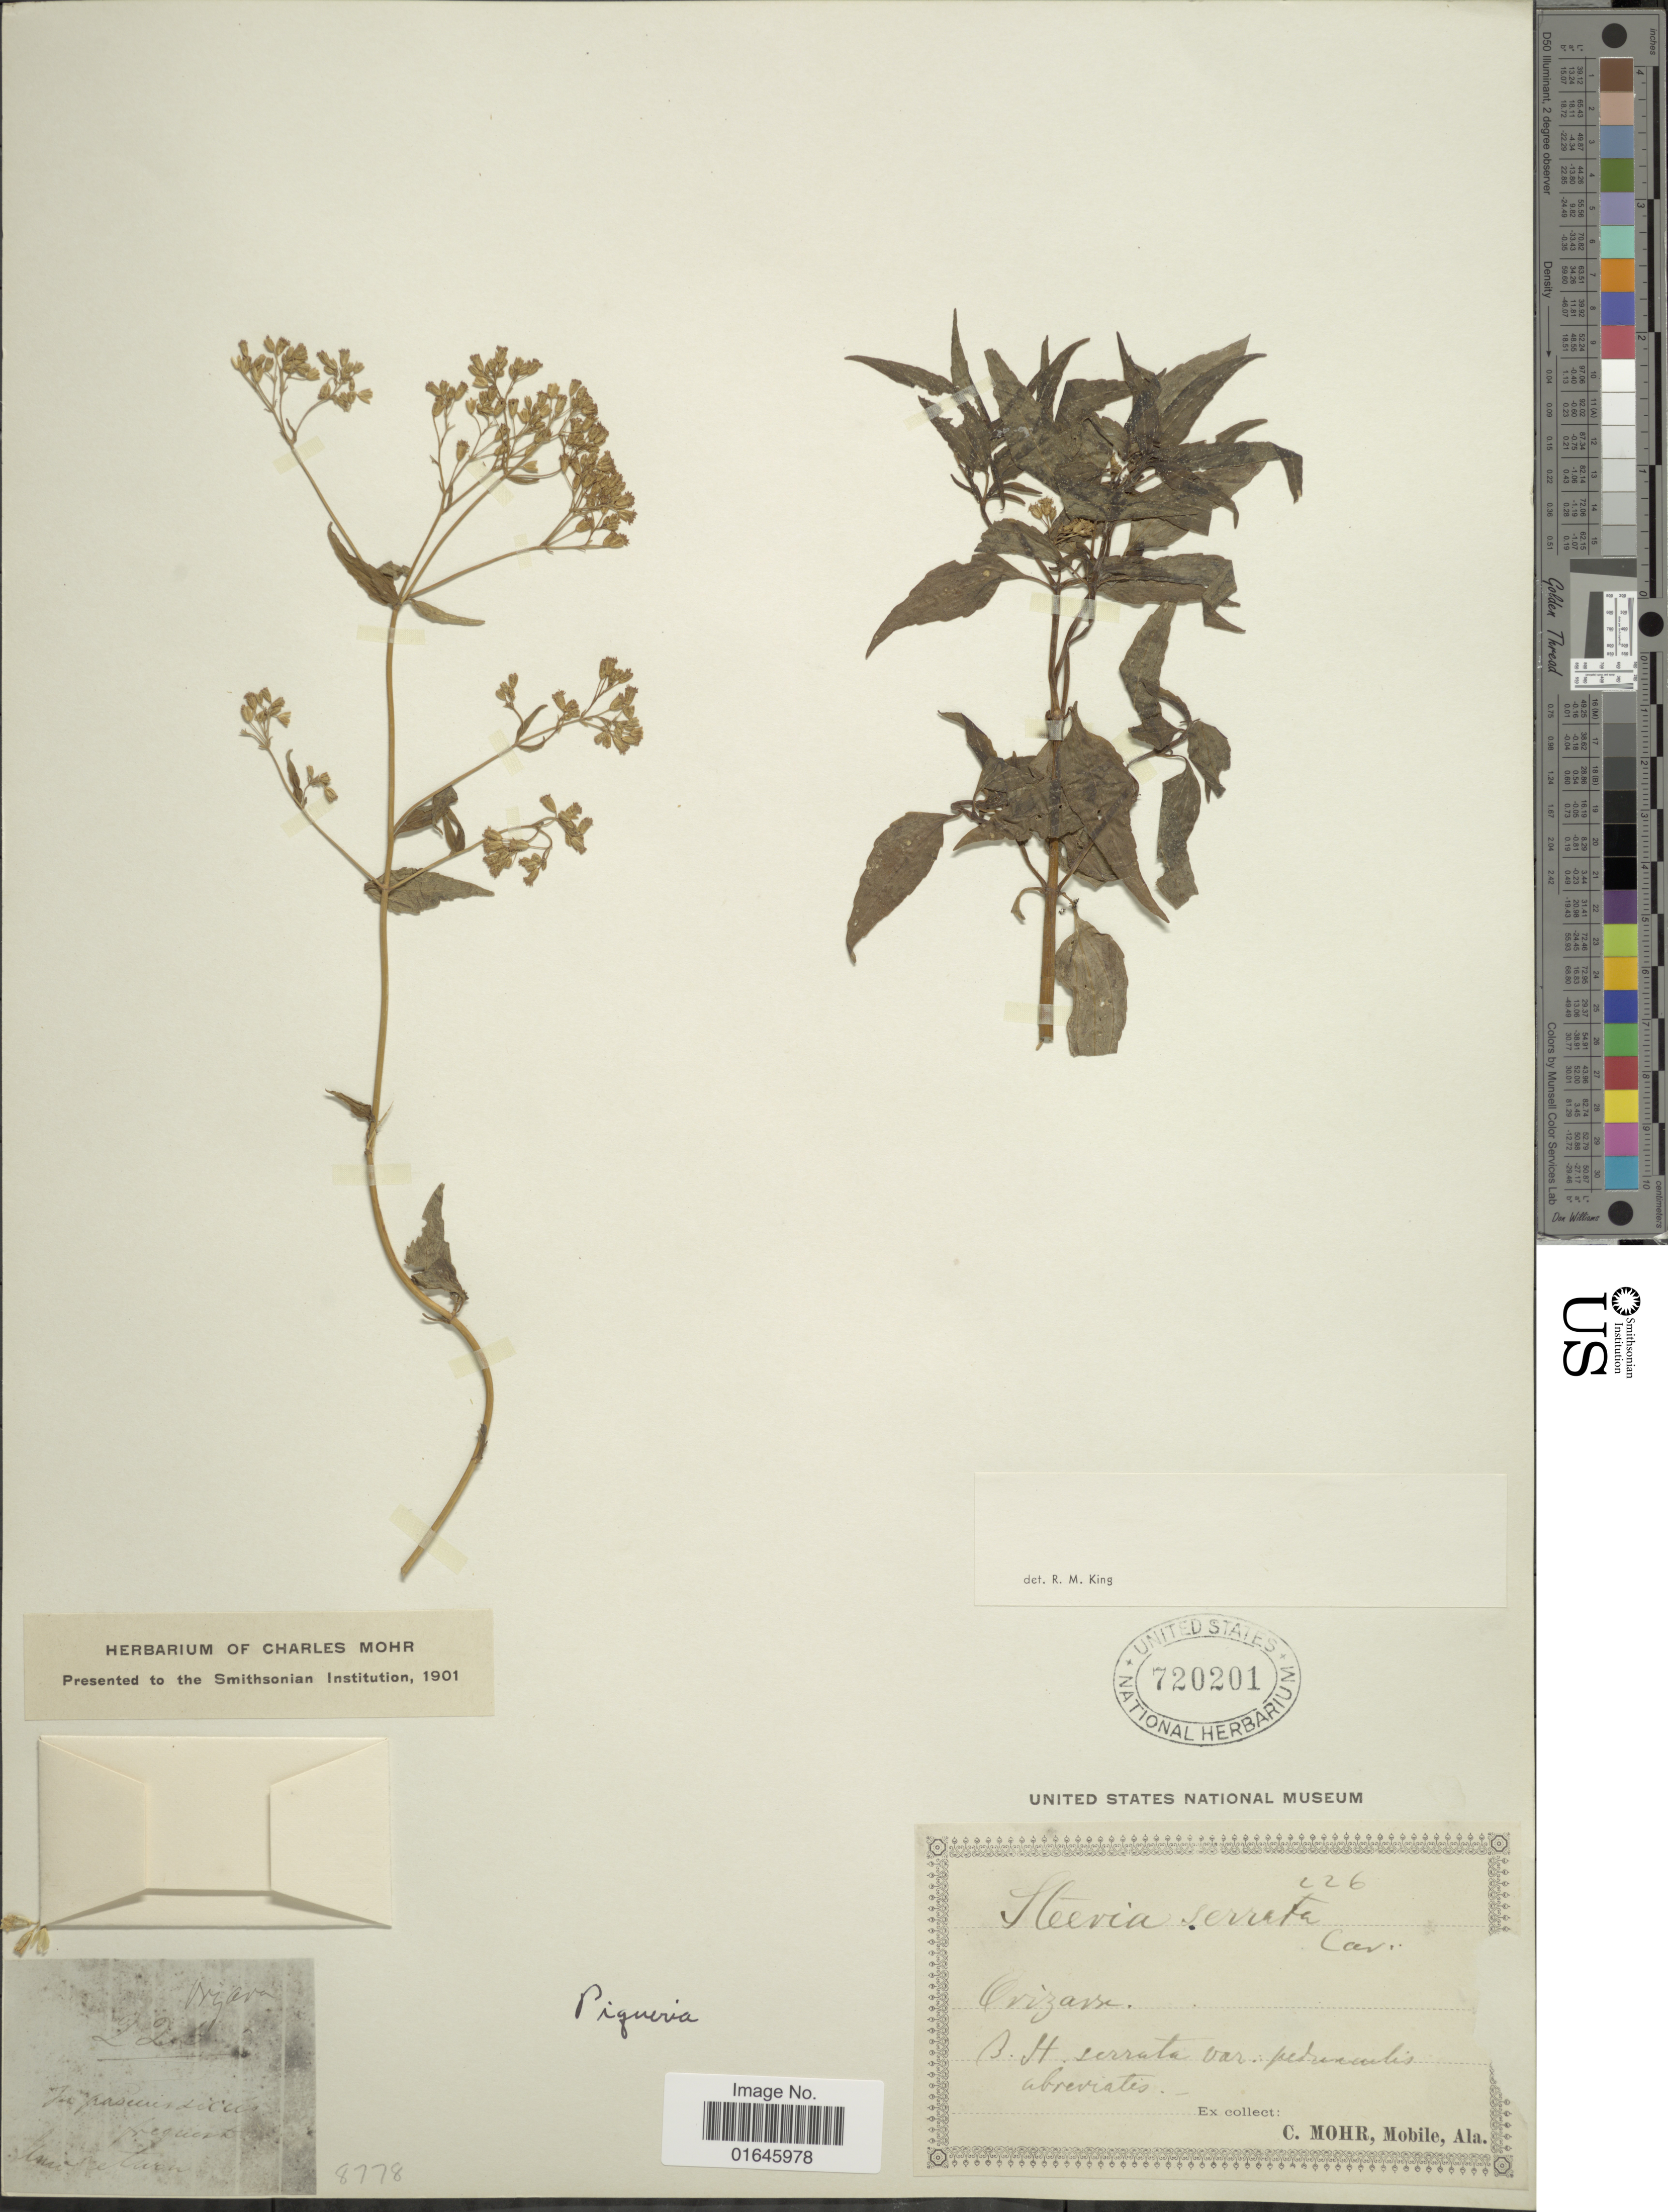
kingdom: Plantae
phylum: Tracheophyta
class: Magnoliopsida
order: Asterales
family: Asteraceae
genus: Piqueria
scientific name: Piqueria serrata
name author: A. Gray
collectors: C. T. Mohr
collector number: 226*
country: Mexico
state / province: Veracruz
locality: Orizaba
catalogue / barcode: US 720201